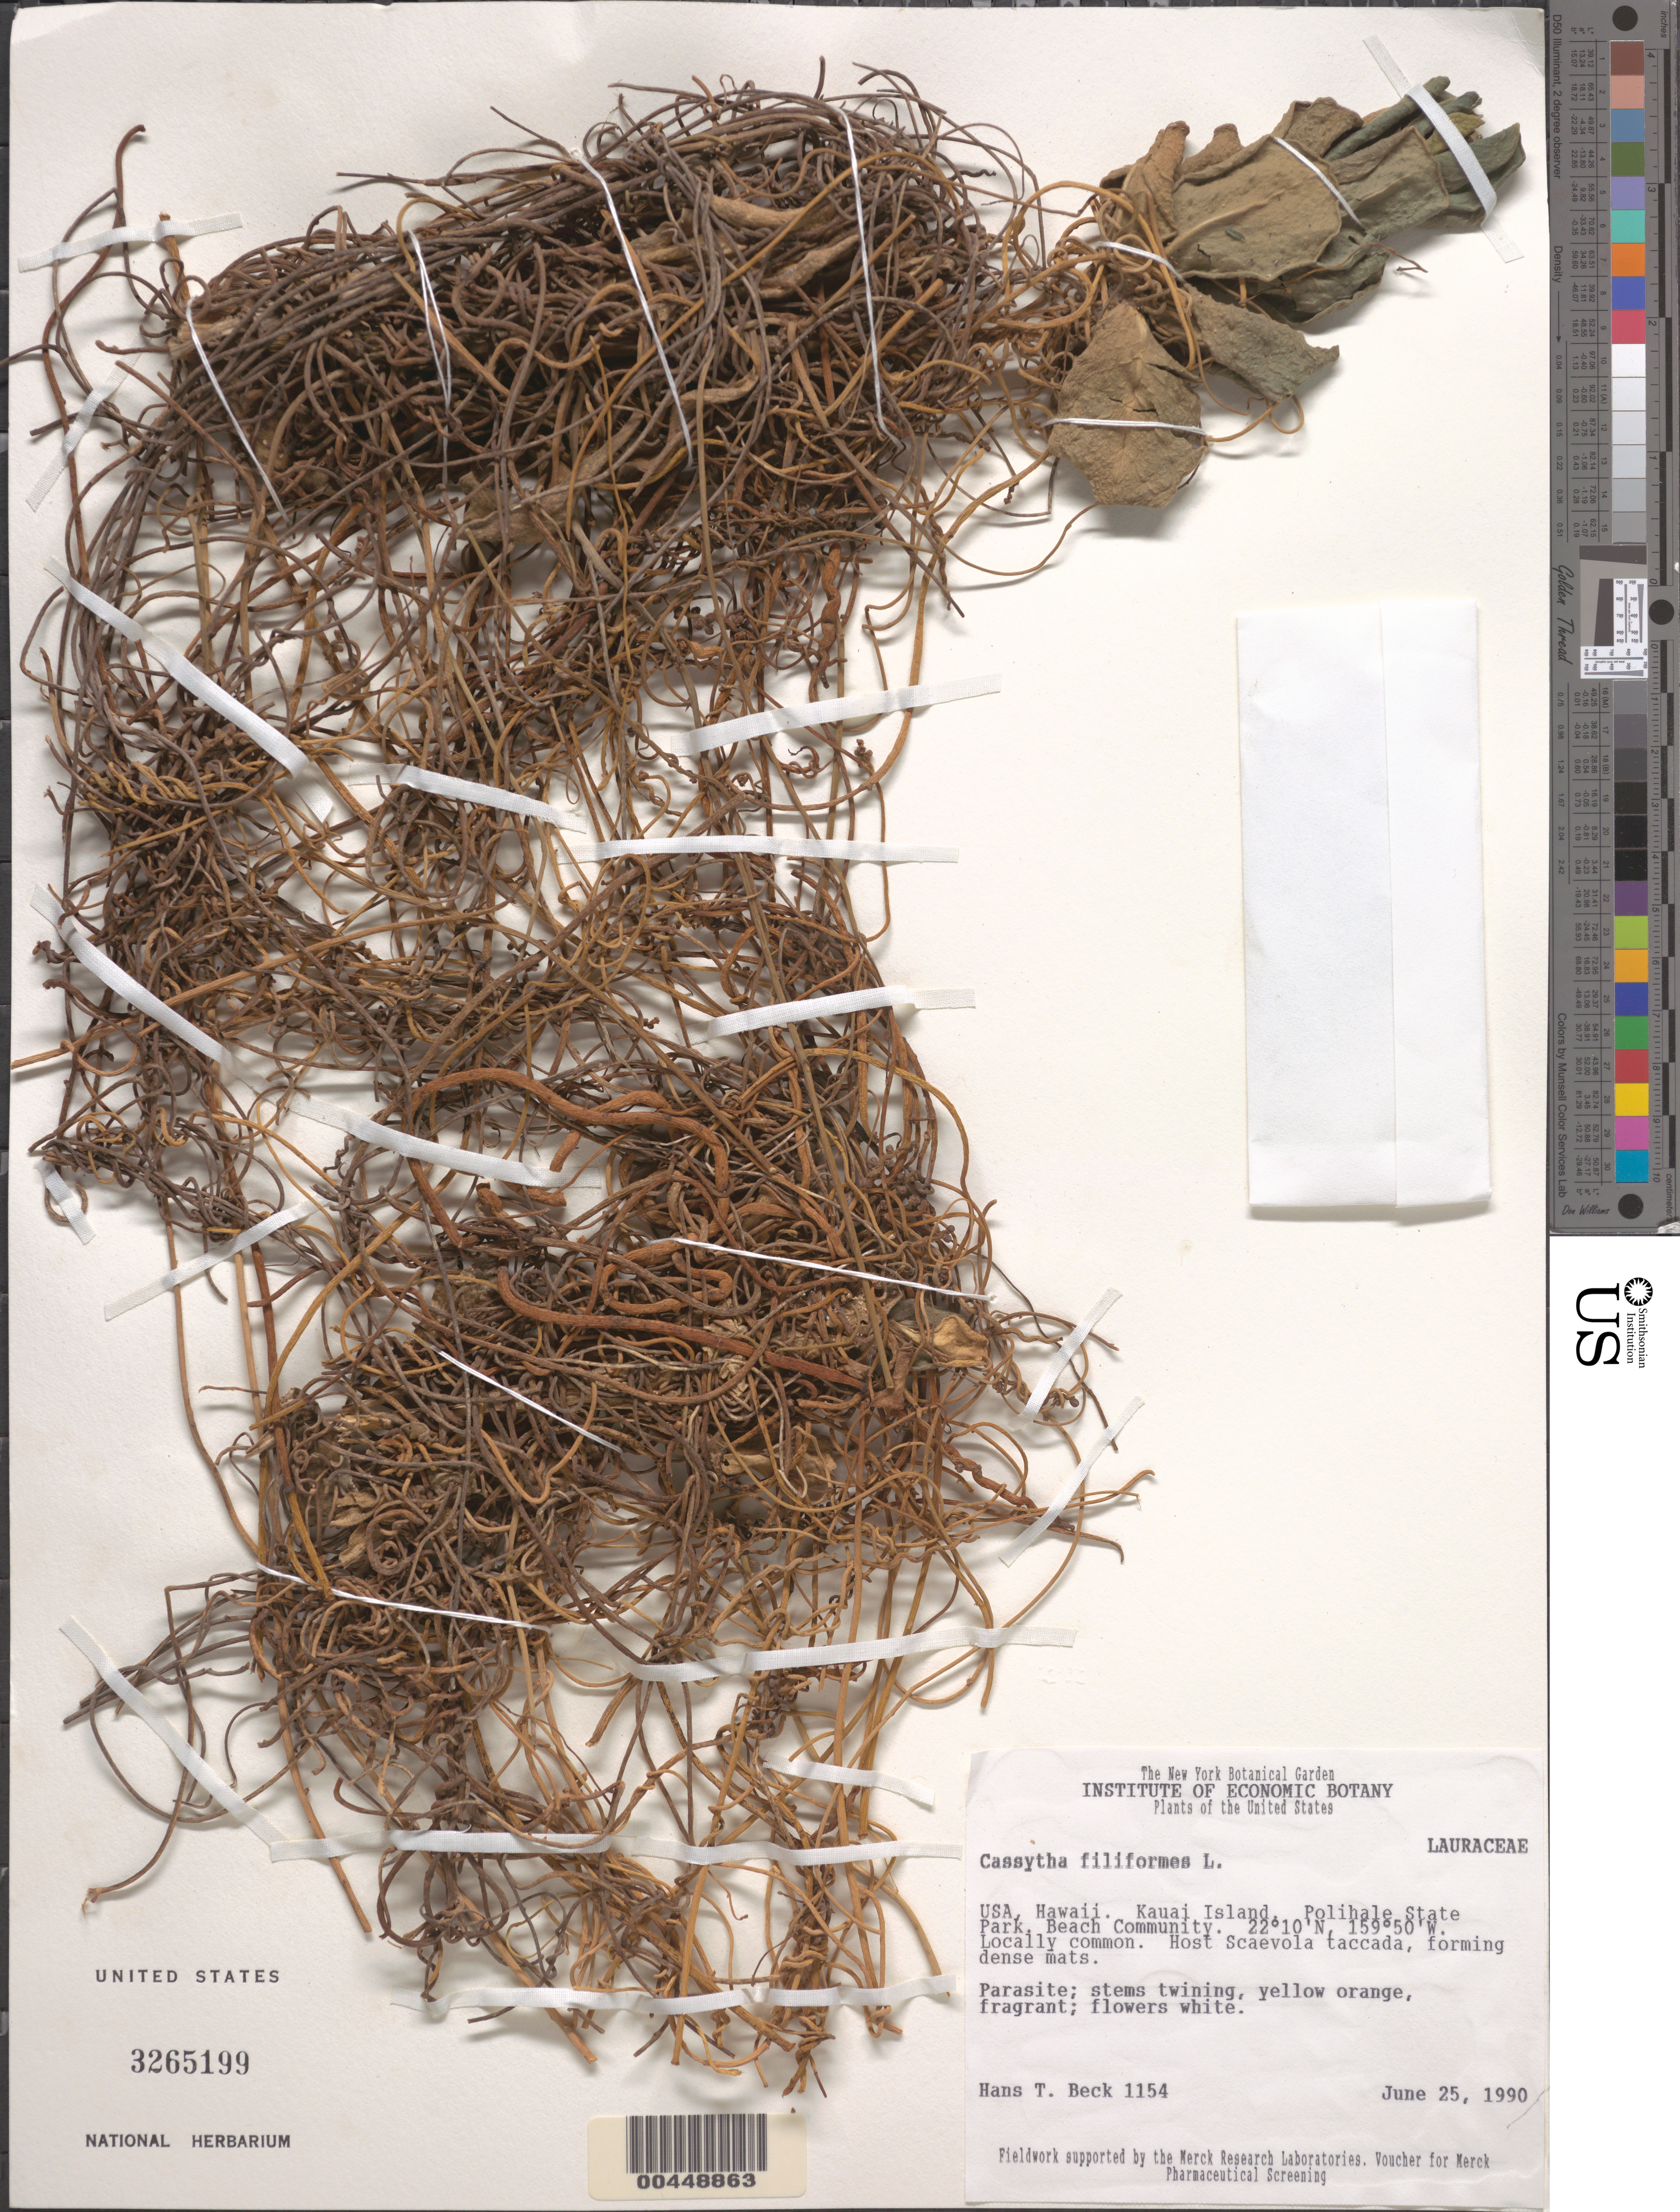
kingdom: Plantae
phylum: Tracheophyta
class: Magnoliopsida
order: Laurales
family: Lauraceae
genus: Cassytha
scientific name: Cassytha filiformis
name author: L.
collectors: H. T. Beck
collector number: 1154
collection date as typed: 25 Jun 1990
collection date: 1990-06-25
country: United States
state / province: Hawaii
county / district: Kauai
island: Kaua'i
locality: Polihale State Park, Beach Community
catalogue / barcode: US 3265199